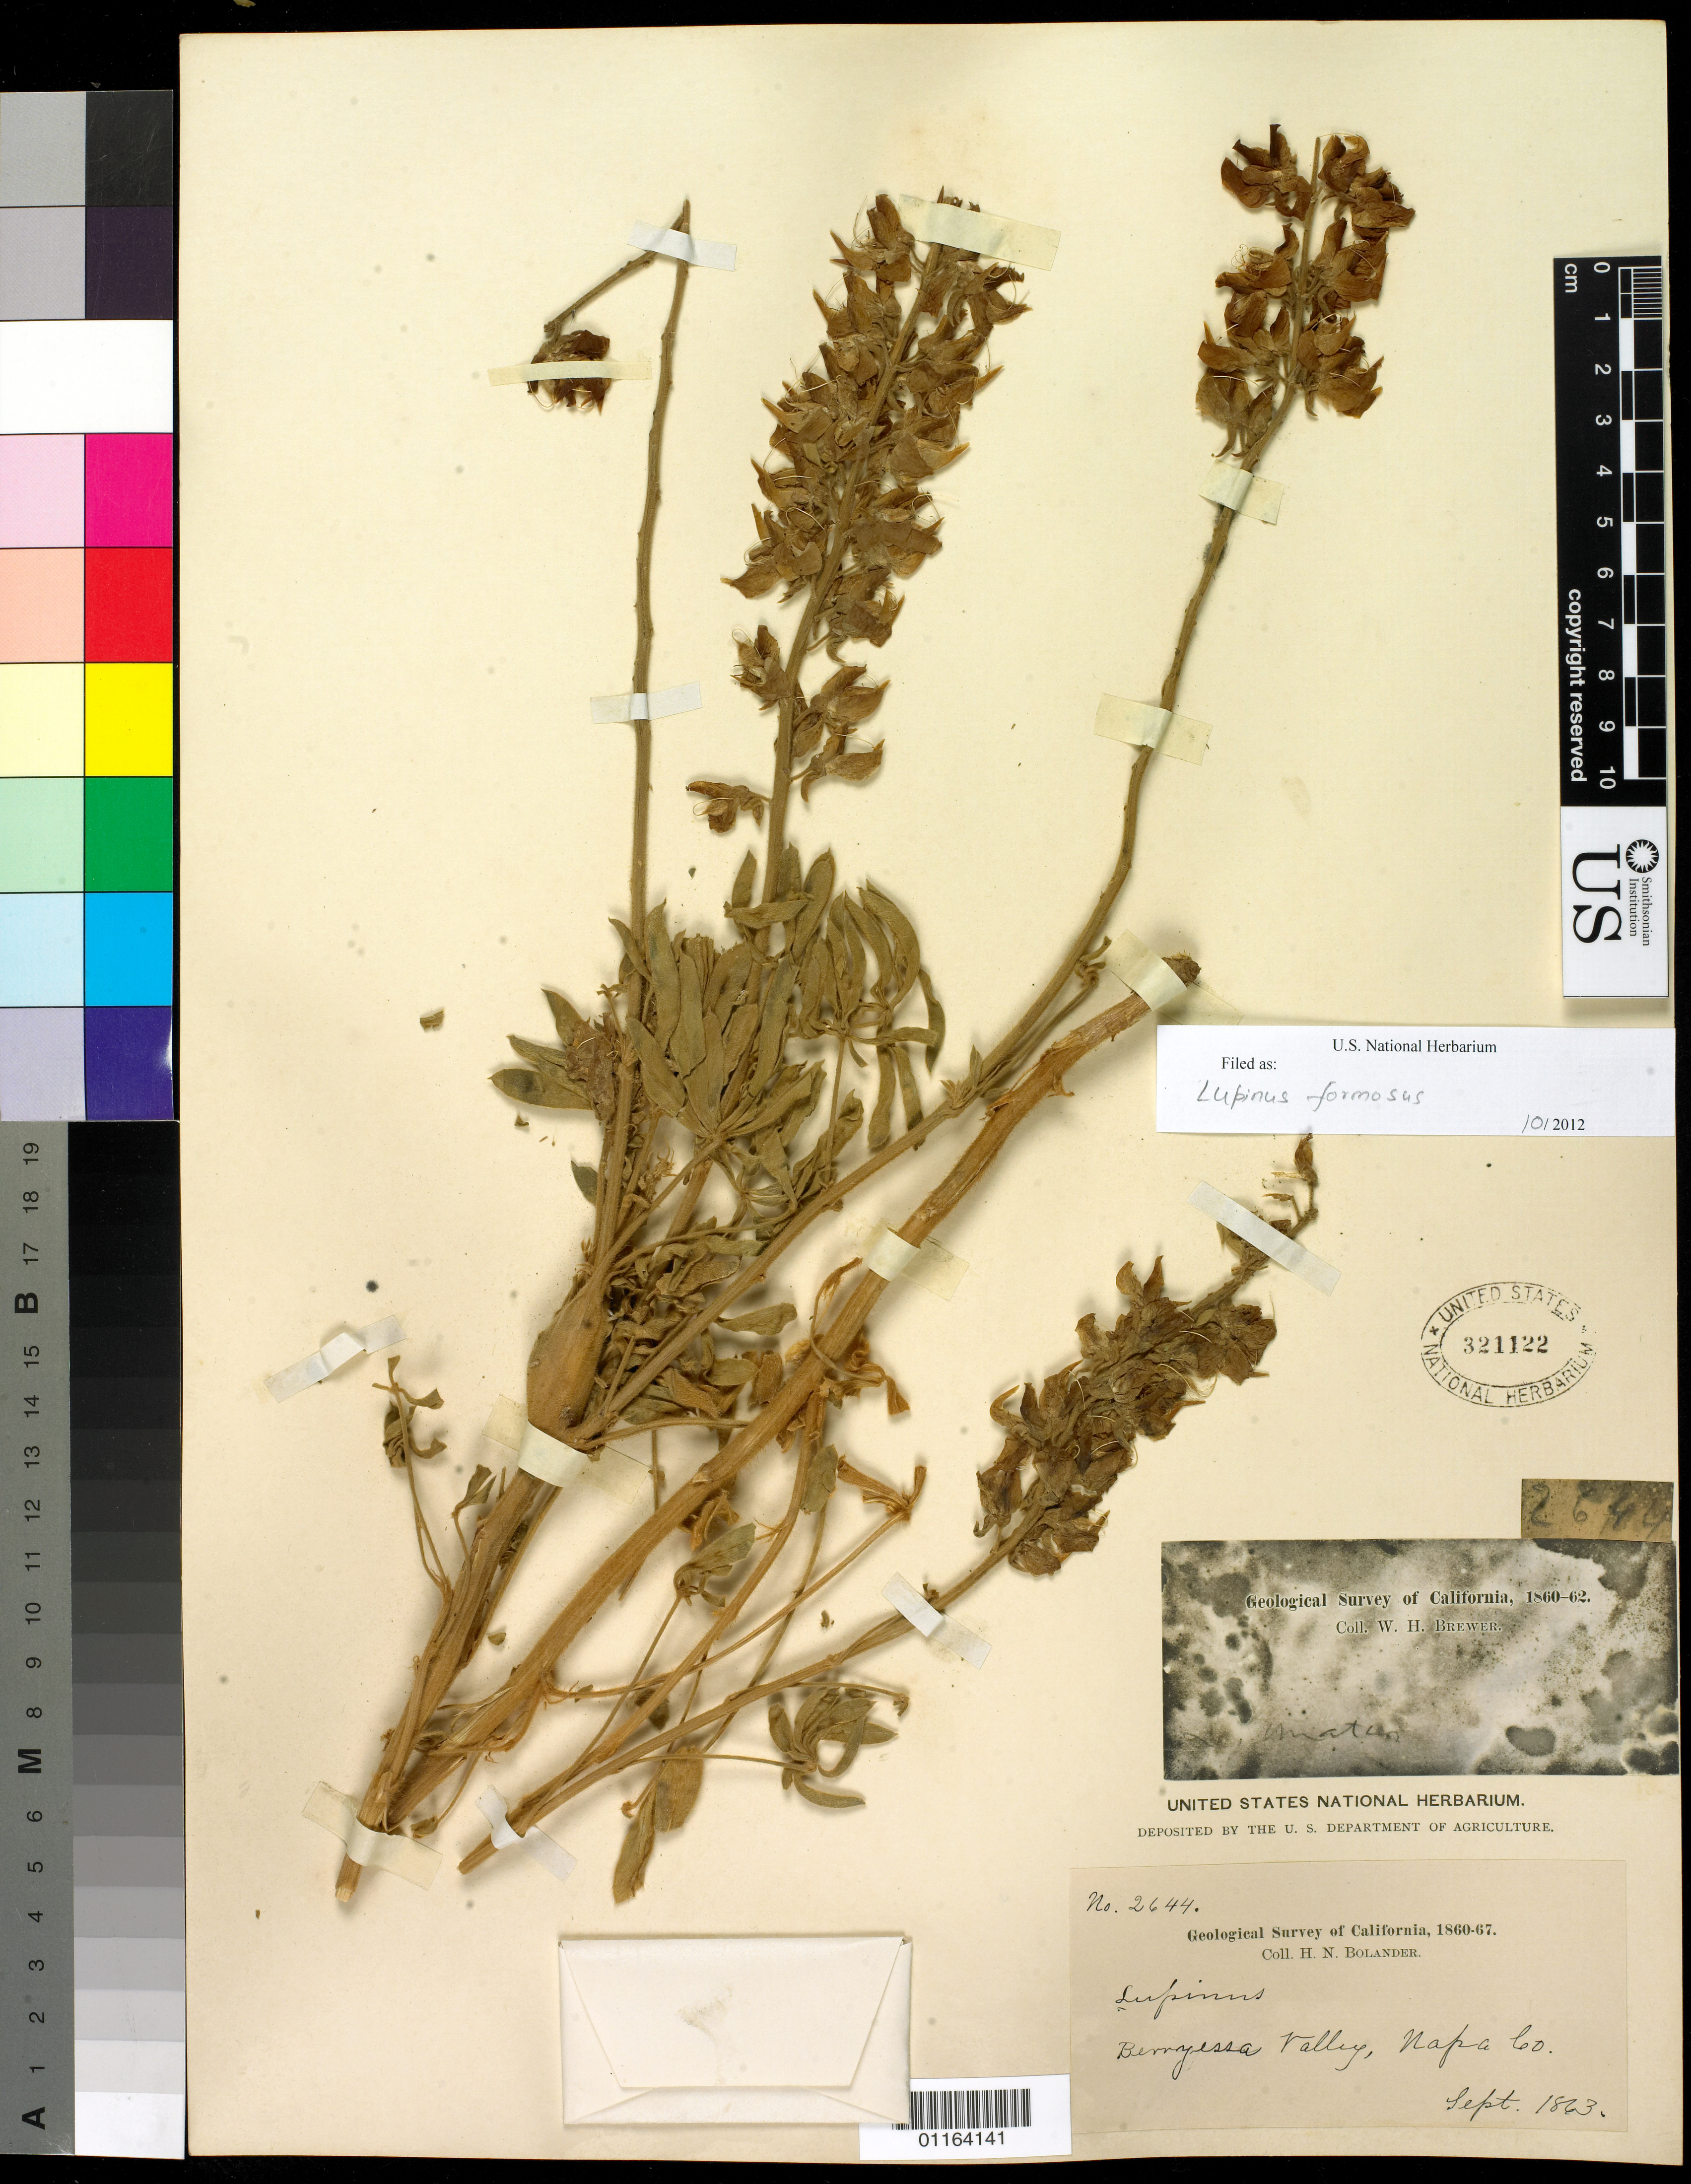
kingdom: Plantae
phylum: Tracheophyta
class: Magnoliopsida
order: Fabales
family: Fabaceae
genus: Lupinus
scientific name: Lupinus formosus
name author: Greene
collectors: H. Bolander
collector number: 2644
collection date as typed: Sep 1863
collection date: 1863-09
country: United States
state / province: California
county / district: Napa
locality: Berryessa Valley.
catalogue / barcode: US 321122